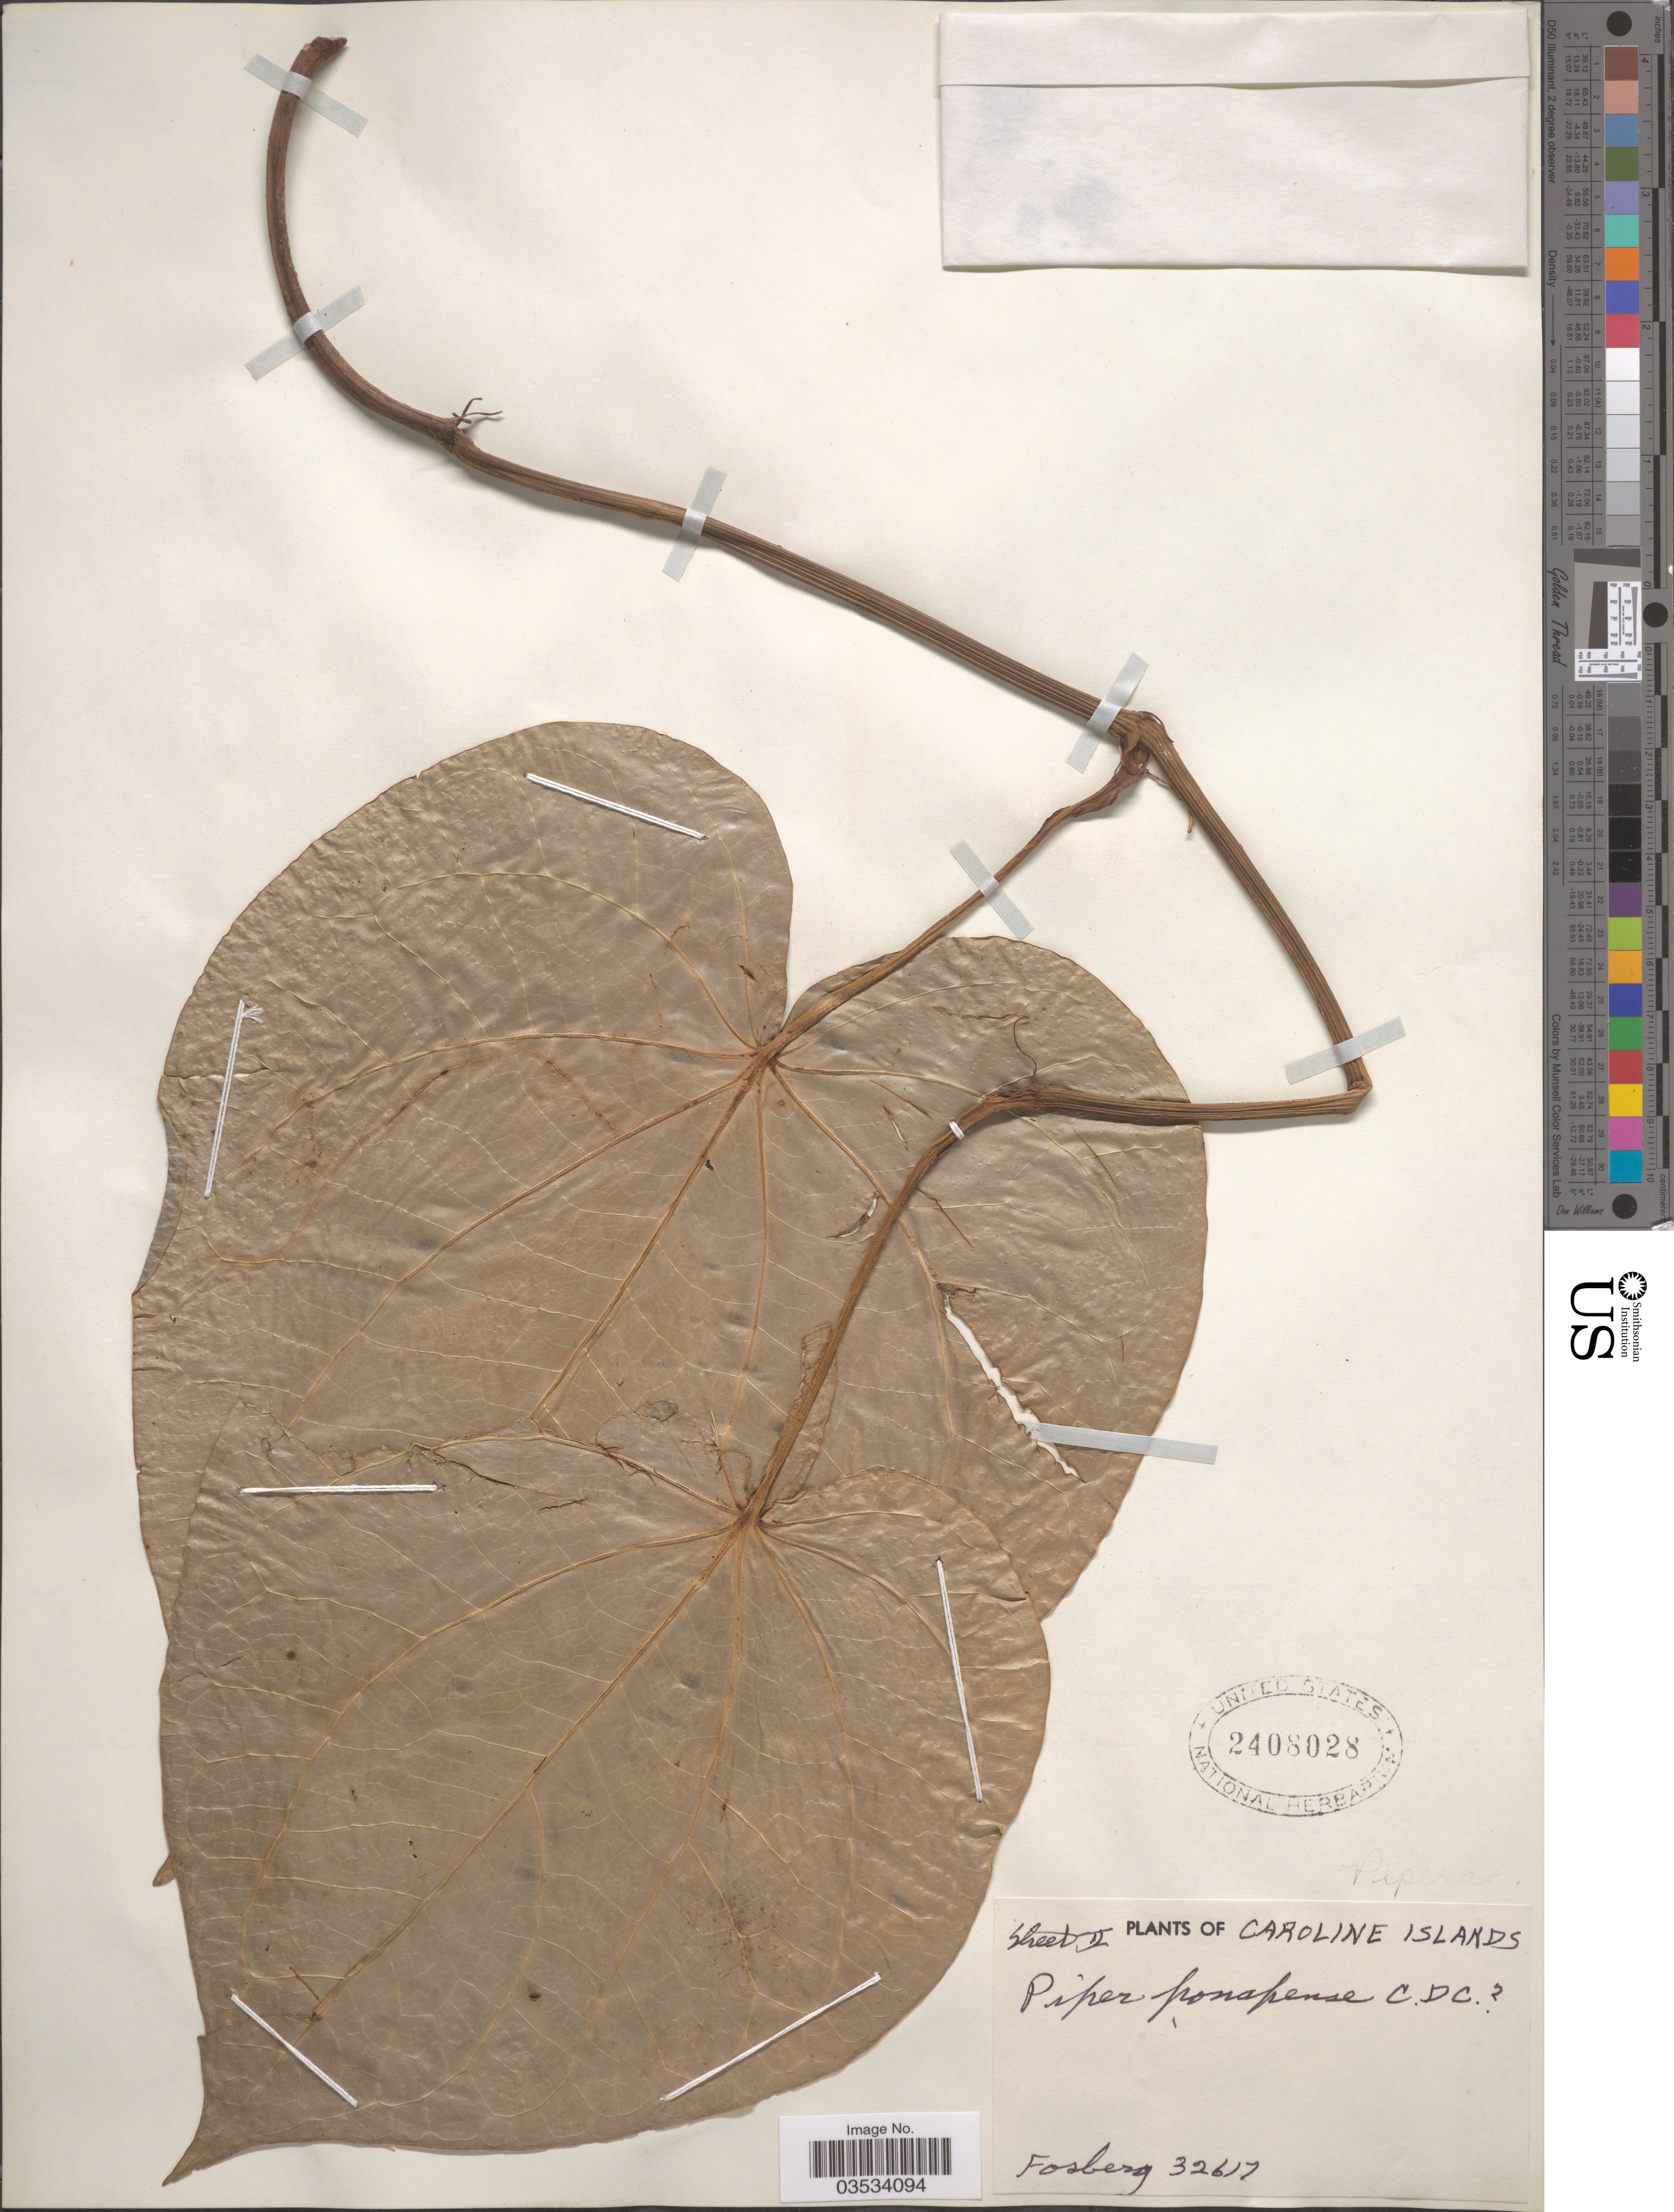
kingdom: Plantae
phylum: Tracheophyta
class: Magnoliopsida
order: Piperales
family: Piperaceae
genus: Piper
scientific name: Piper sp.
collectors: -. Fosberg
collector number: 32617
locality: Caroline Islands.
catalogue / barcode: US 2408028